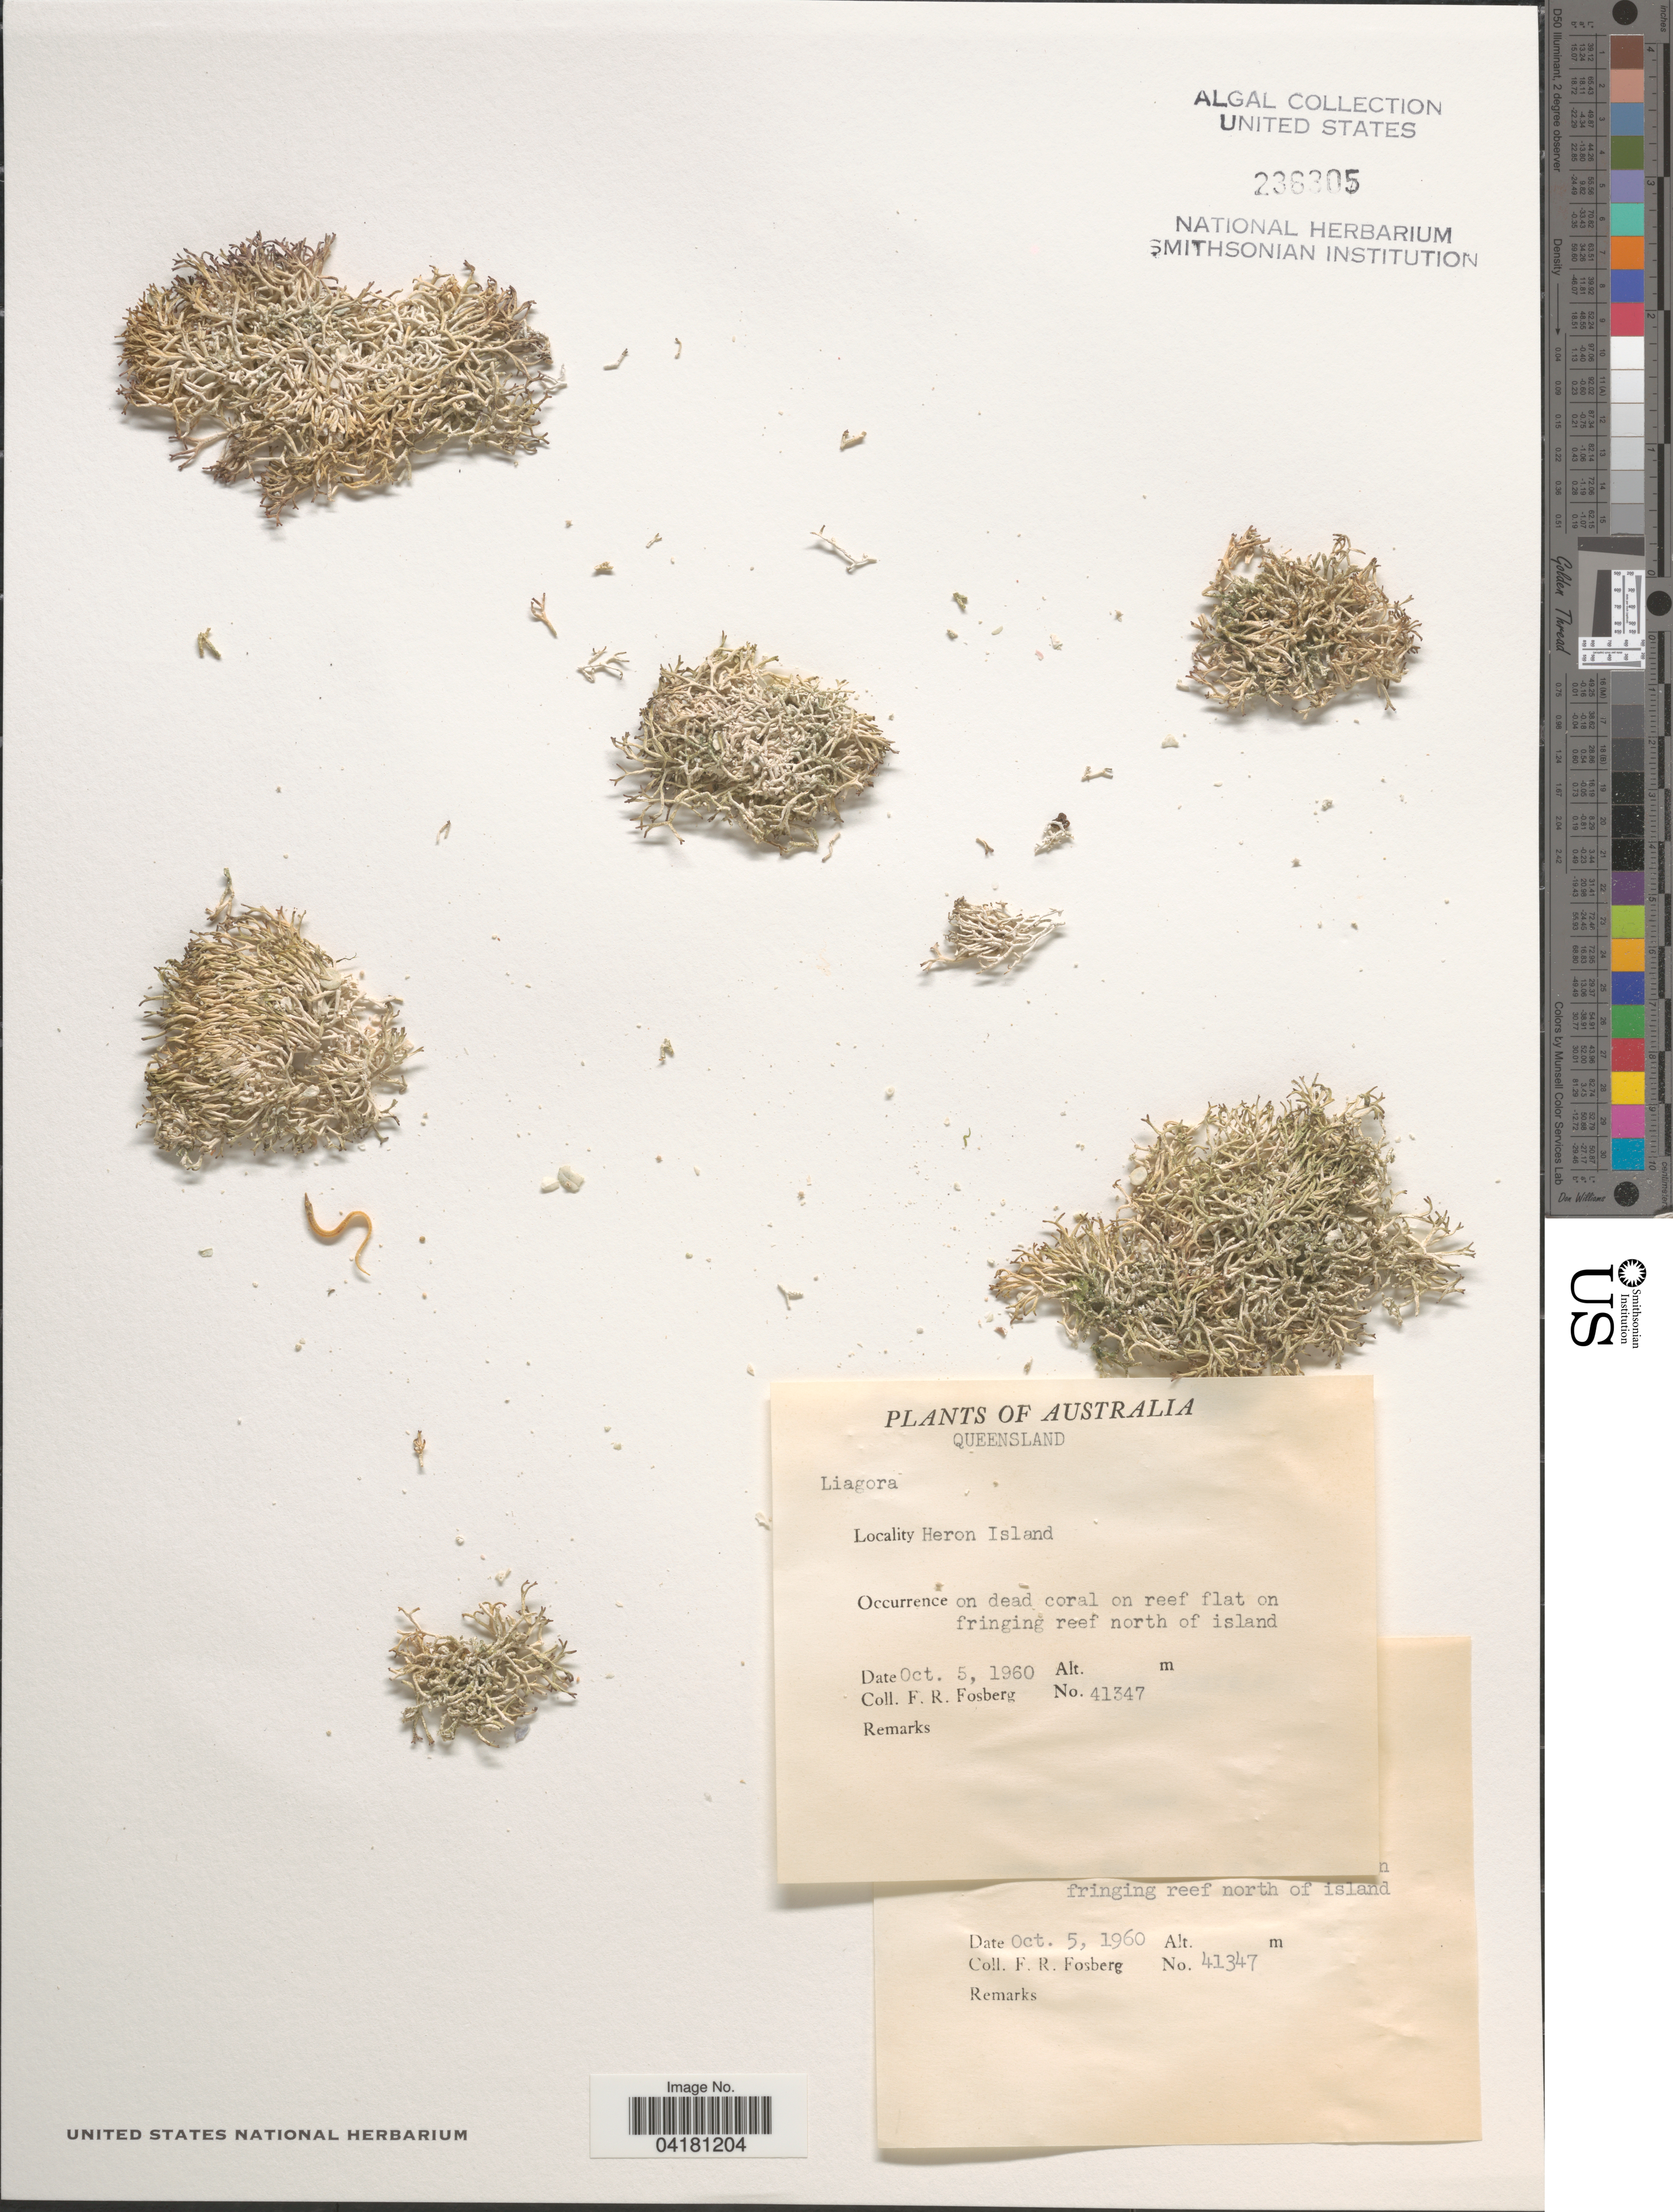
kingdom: Plantae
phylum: Rhodophyta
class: Florideophyceae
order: Nemaliales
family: Liagoraceae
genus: Liagora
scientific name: Liagora sp.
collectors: F. R. Fosberg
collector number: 41347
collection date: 1960-10-05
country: Australia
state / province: Queensland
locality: Heron Island. On dead coral on reef flat on fringing reef north of island.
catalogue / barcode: US 236305